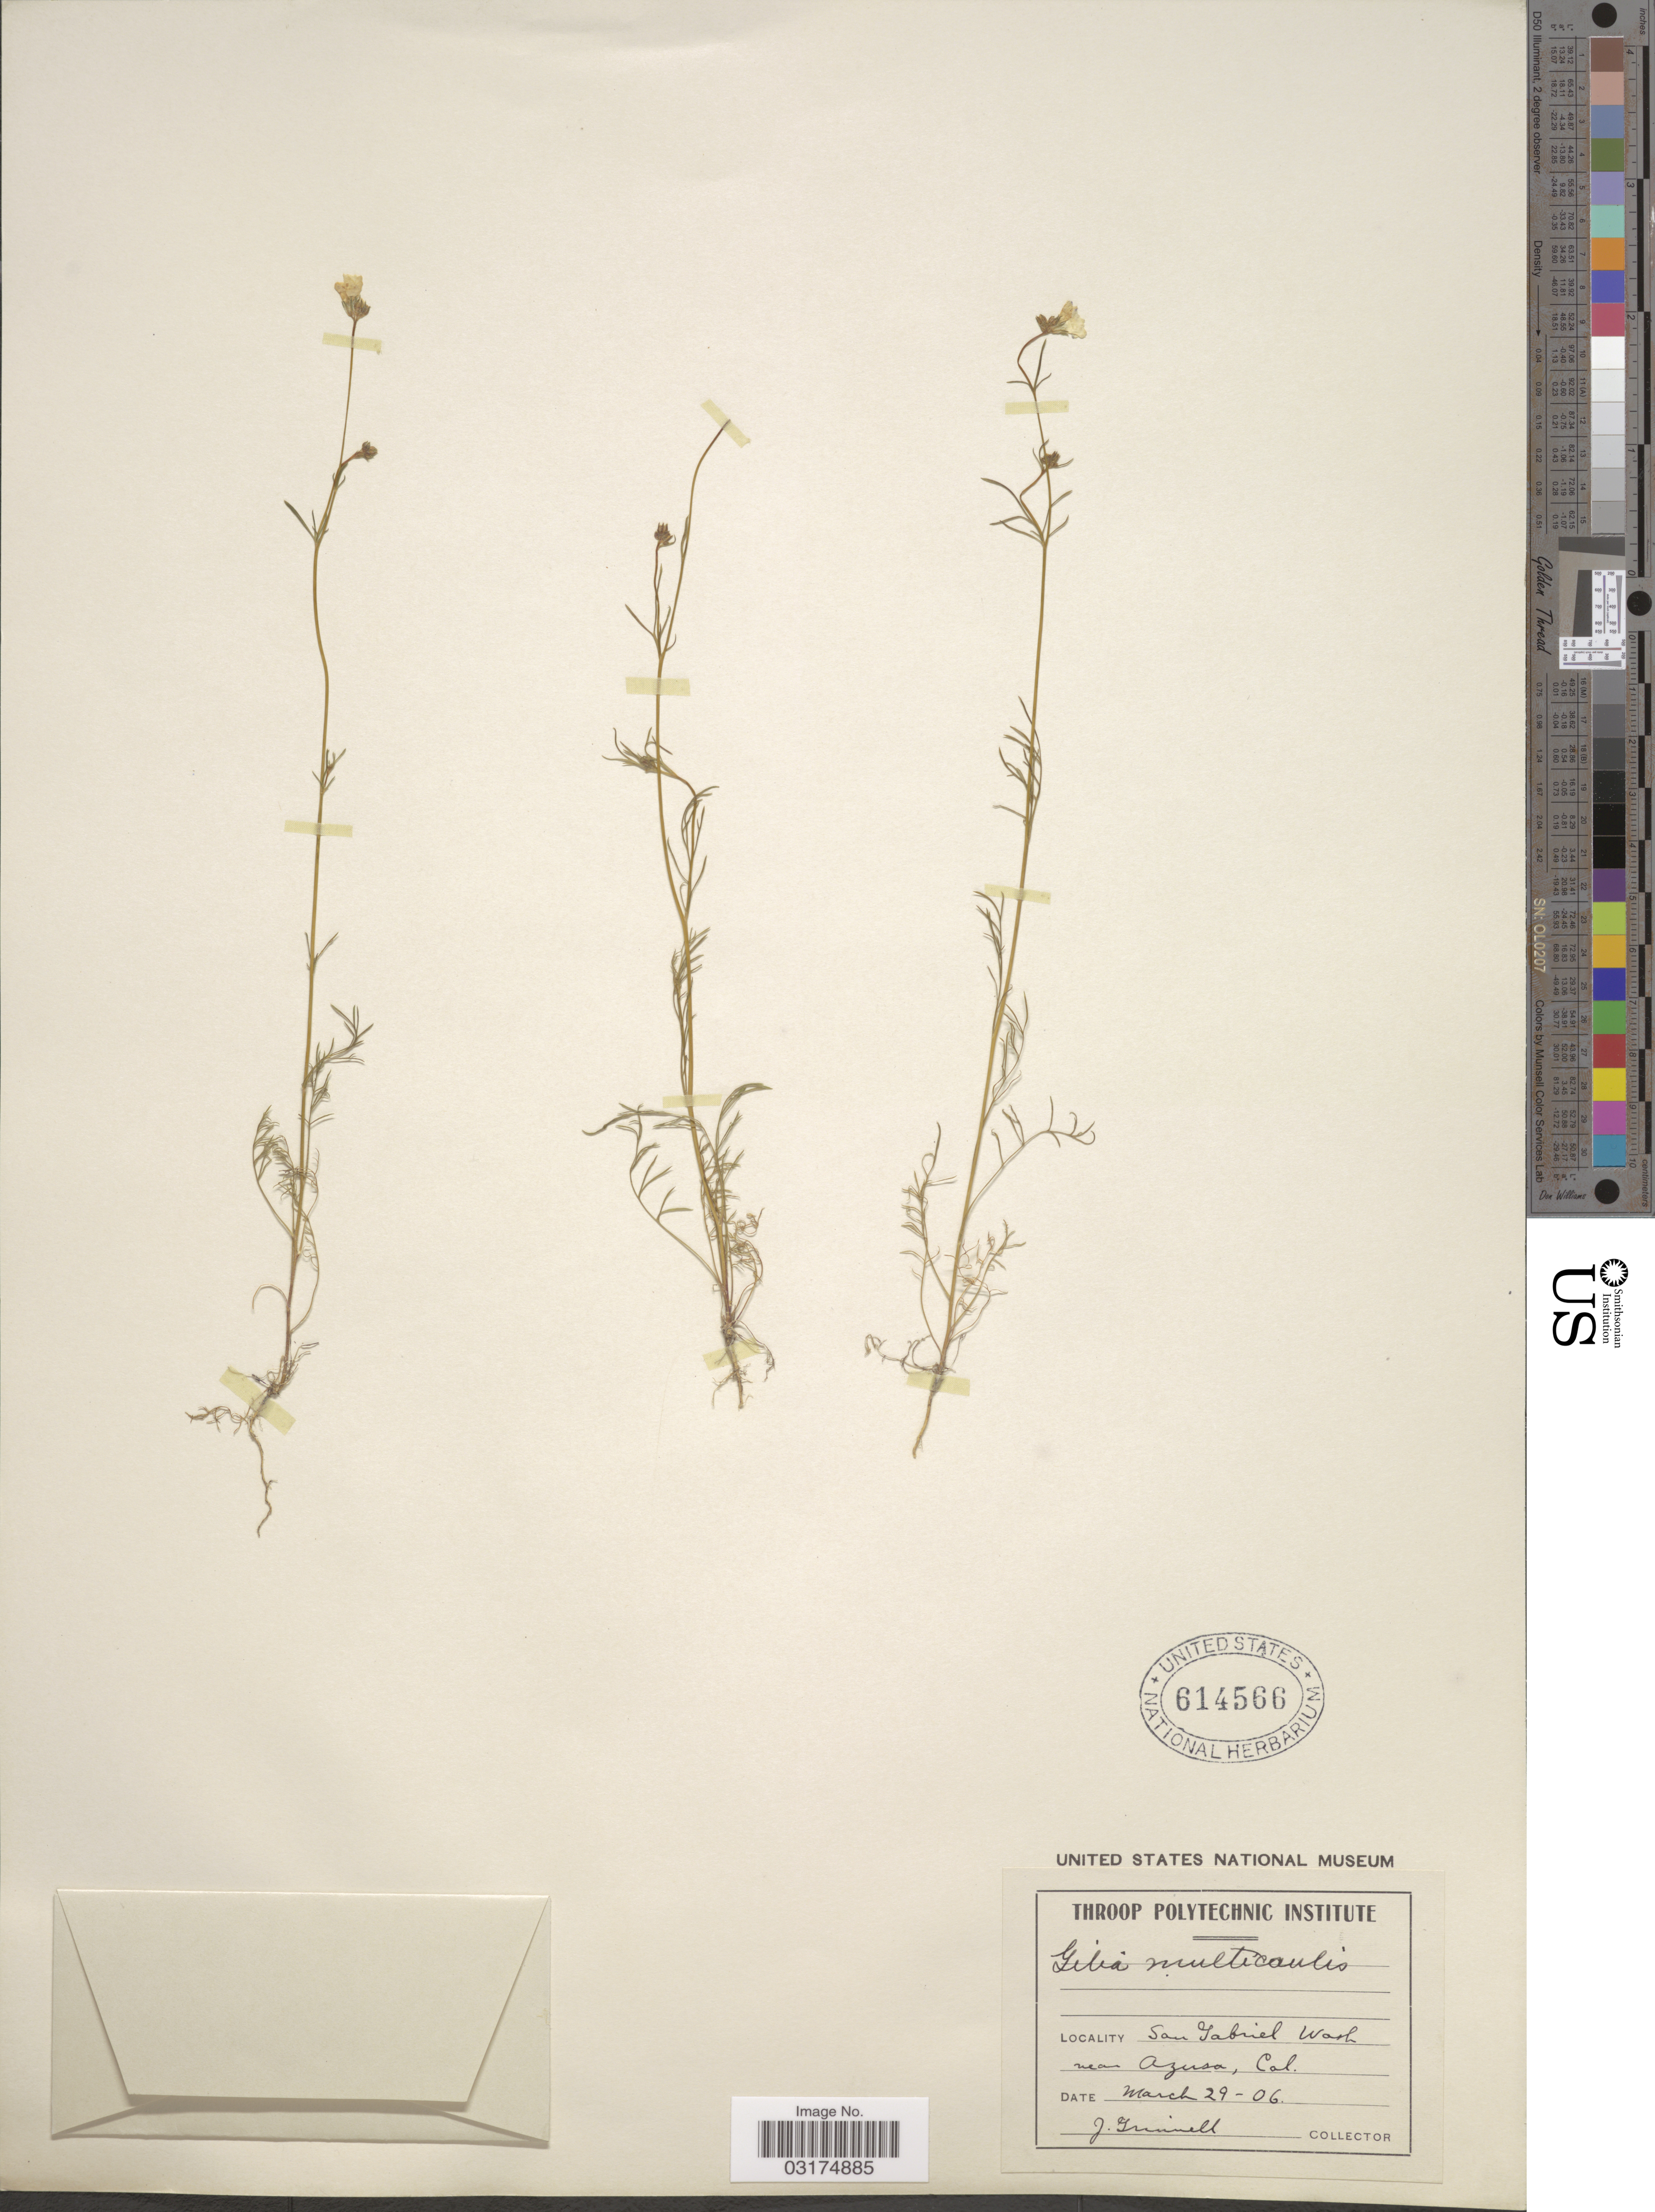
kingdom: Plantae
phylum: Tracheophyta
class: Magnoliopsida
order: Ericales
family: Polemoniaceae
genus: Gilia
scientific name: Gilia angelensis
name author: V.E. Grant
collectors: J. Grinnell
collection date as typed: Transcribed d/m/y: 29/3/6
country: United States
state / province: California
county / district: Los Angeles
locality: San Gabriel Wash near Azusa, Cal.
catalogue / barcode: US 614566